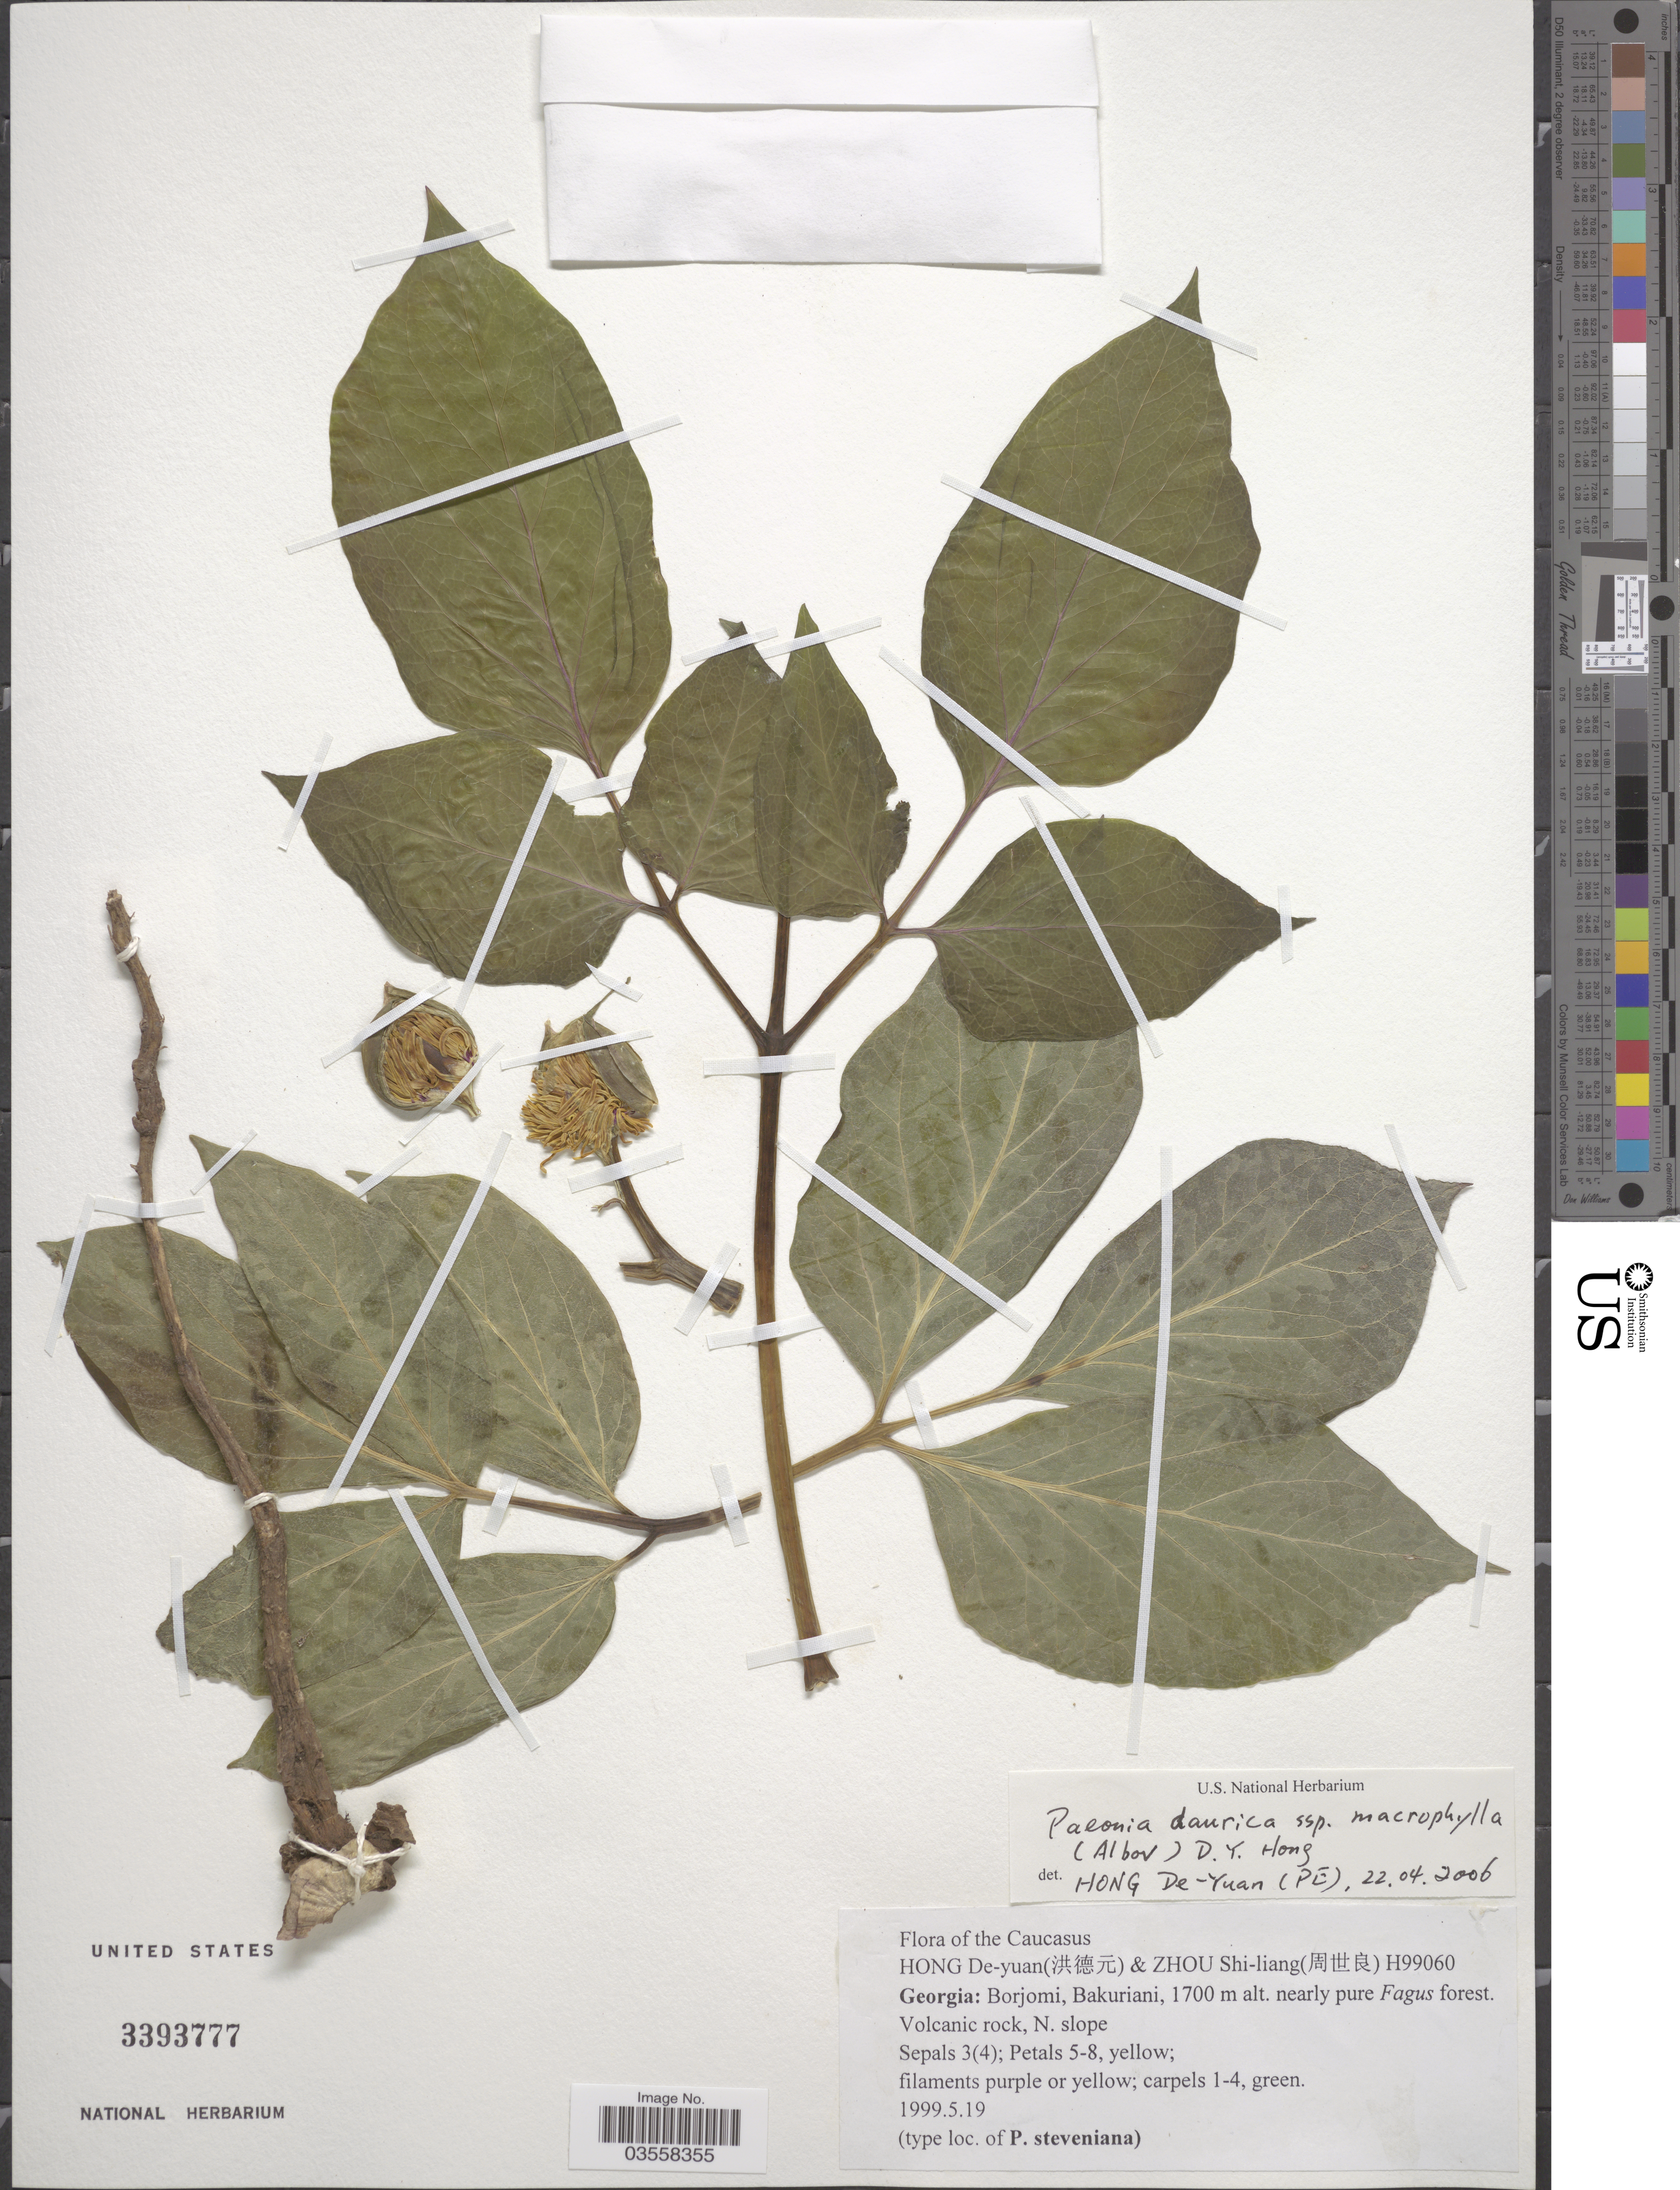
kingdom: Plantae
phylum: Tracheophyta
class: Magnoliopsida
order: Saxifragales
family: Paeoniaceae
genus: Paeonia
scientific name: Paeonia daurica subsp. macrophylla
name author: (Albov) D.Y. Hong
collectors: D.-Y. Hong & Z. Shi-liang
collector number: H99060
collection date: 1999-05-19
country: Georgia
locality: Borjomi, Bakuriani. Volcanic rock, N. slope.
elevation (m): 1700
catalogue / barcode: US 3393777